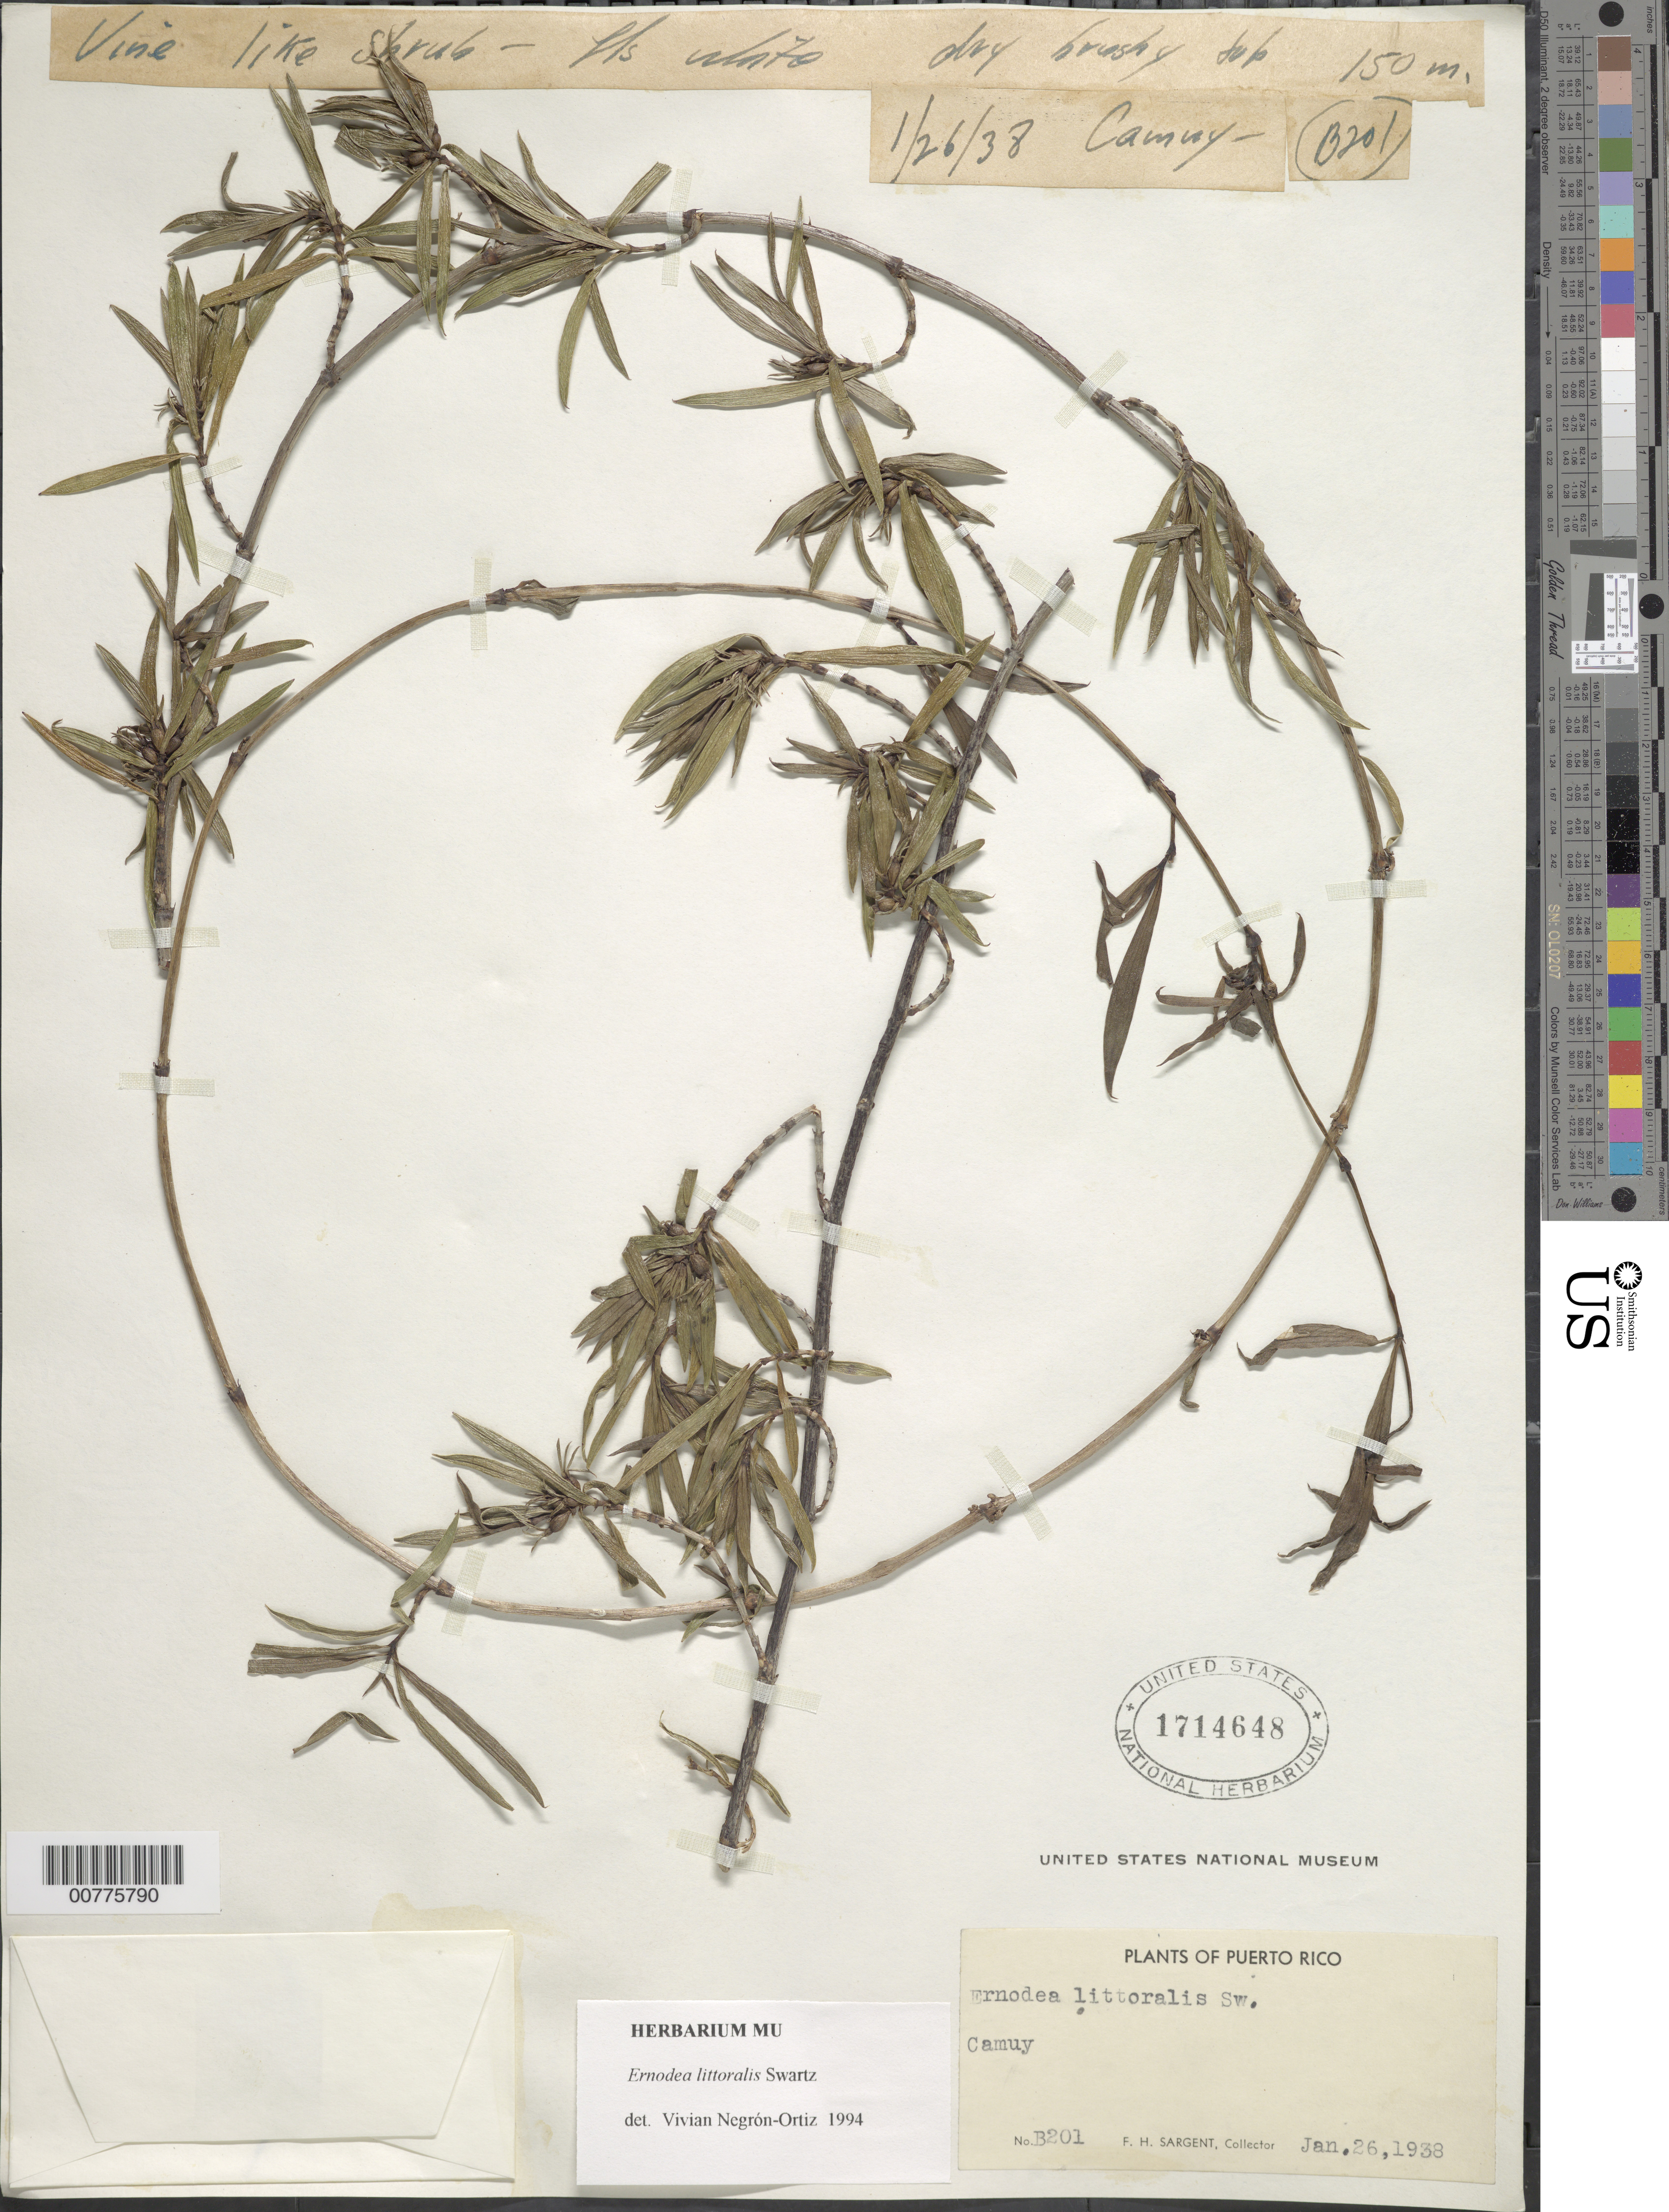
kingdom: Plantae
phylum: Tracheophyta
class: Magnoliopsida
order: Gentianales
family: Rubiaceae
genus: Ernodea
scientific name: Ernodea littoralis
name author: Sw.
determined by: Negrón-Ortiz, V.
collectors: F. H. Sargent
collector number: B201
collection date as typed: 26 Jan 1938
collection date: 1938-01-26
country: Puerto Rico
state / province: Camuy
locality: Camuy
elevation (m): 150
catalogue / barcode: US 1714648